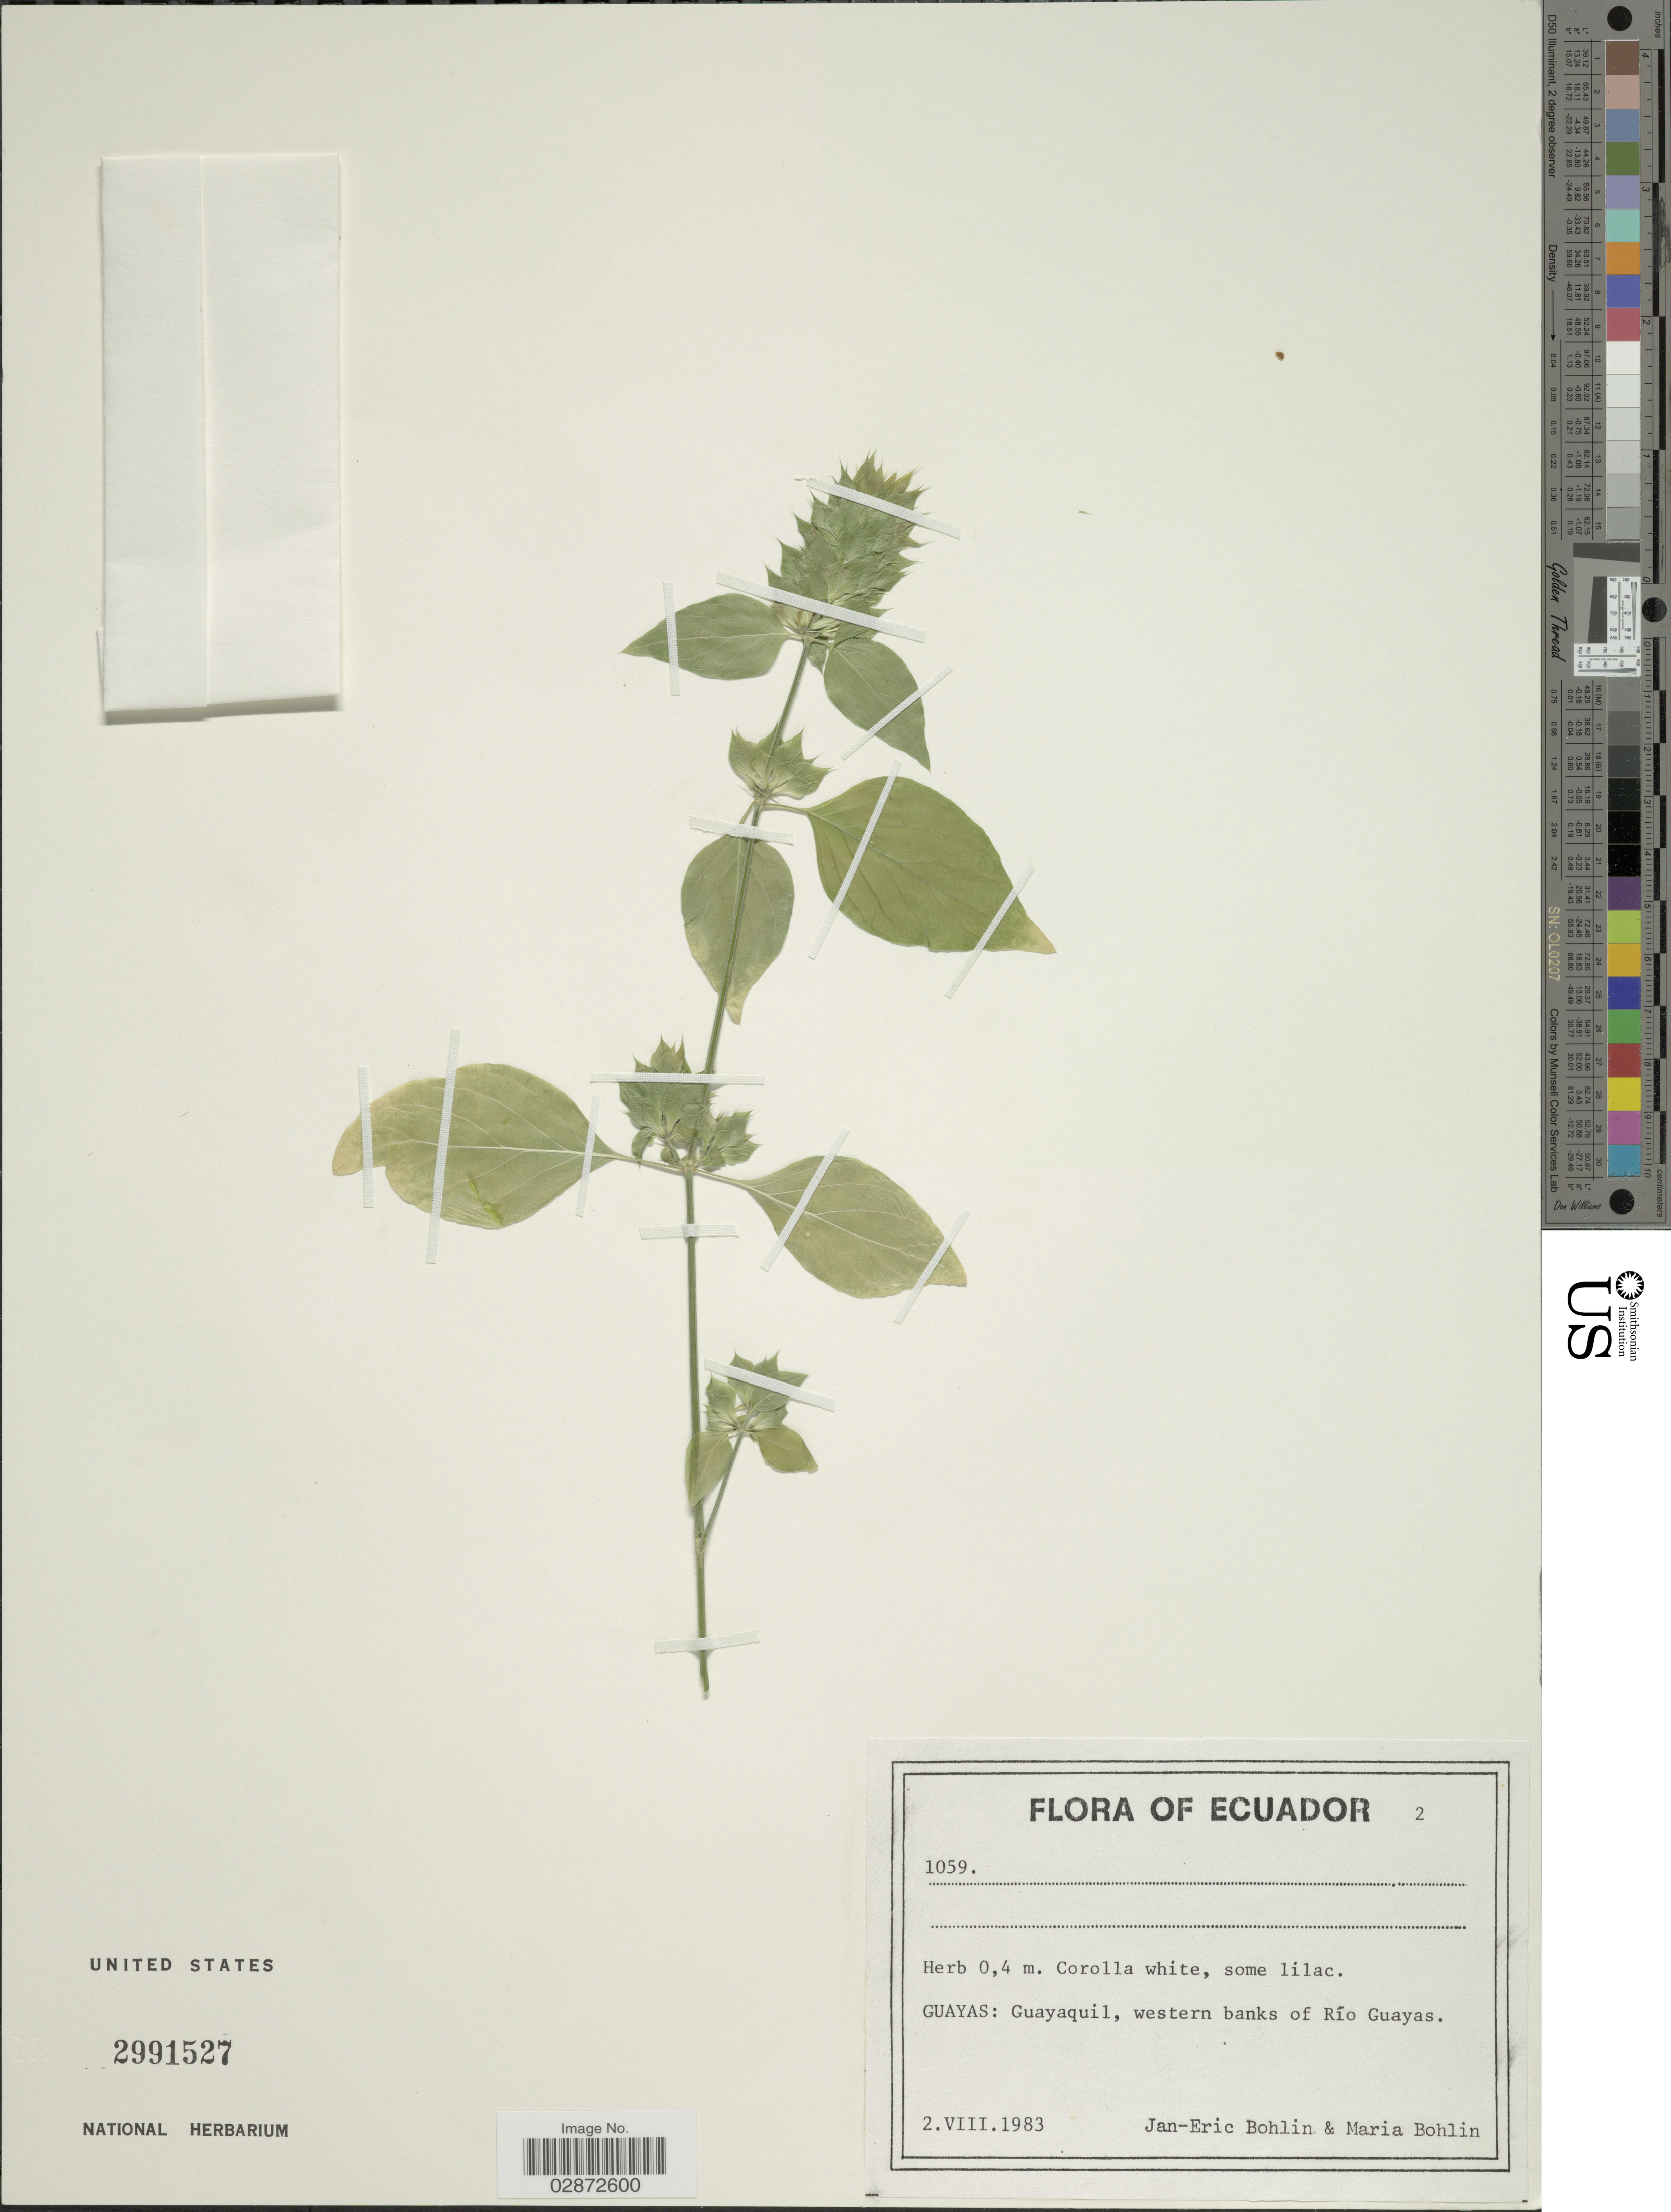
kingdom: Plantae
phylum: Tracheophyta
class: Magnoliopsida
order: Lamiales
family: Acanthaceae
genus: Dicliptera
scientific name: Dicliptera unguiculata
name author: Nees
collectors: J. Bohlin & M. Bohlin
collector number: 1059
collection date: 1983-08-02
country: Ecuador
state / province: Guayas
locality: Guayas: Guayaquil, western banks of Río Guayas.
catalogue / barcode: US 2991527